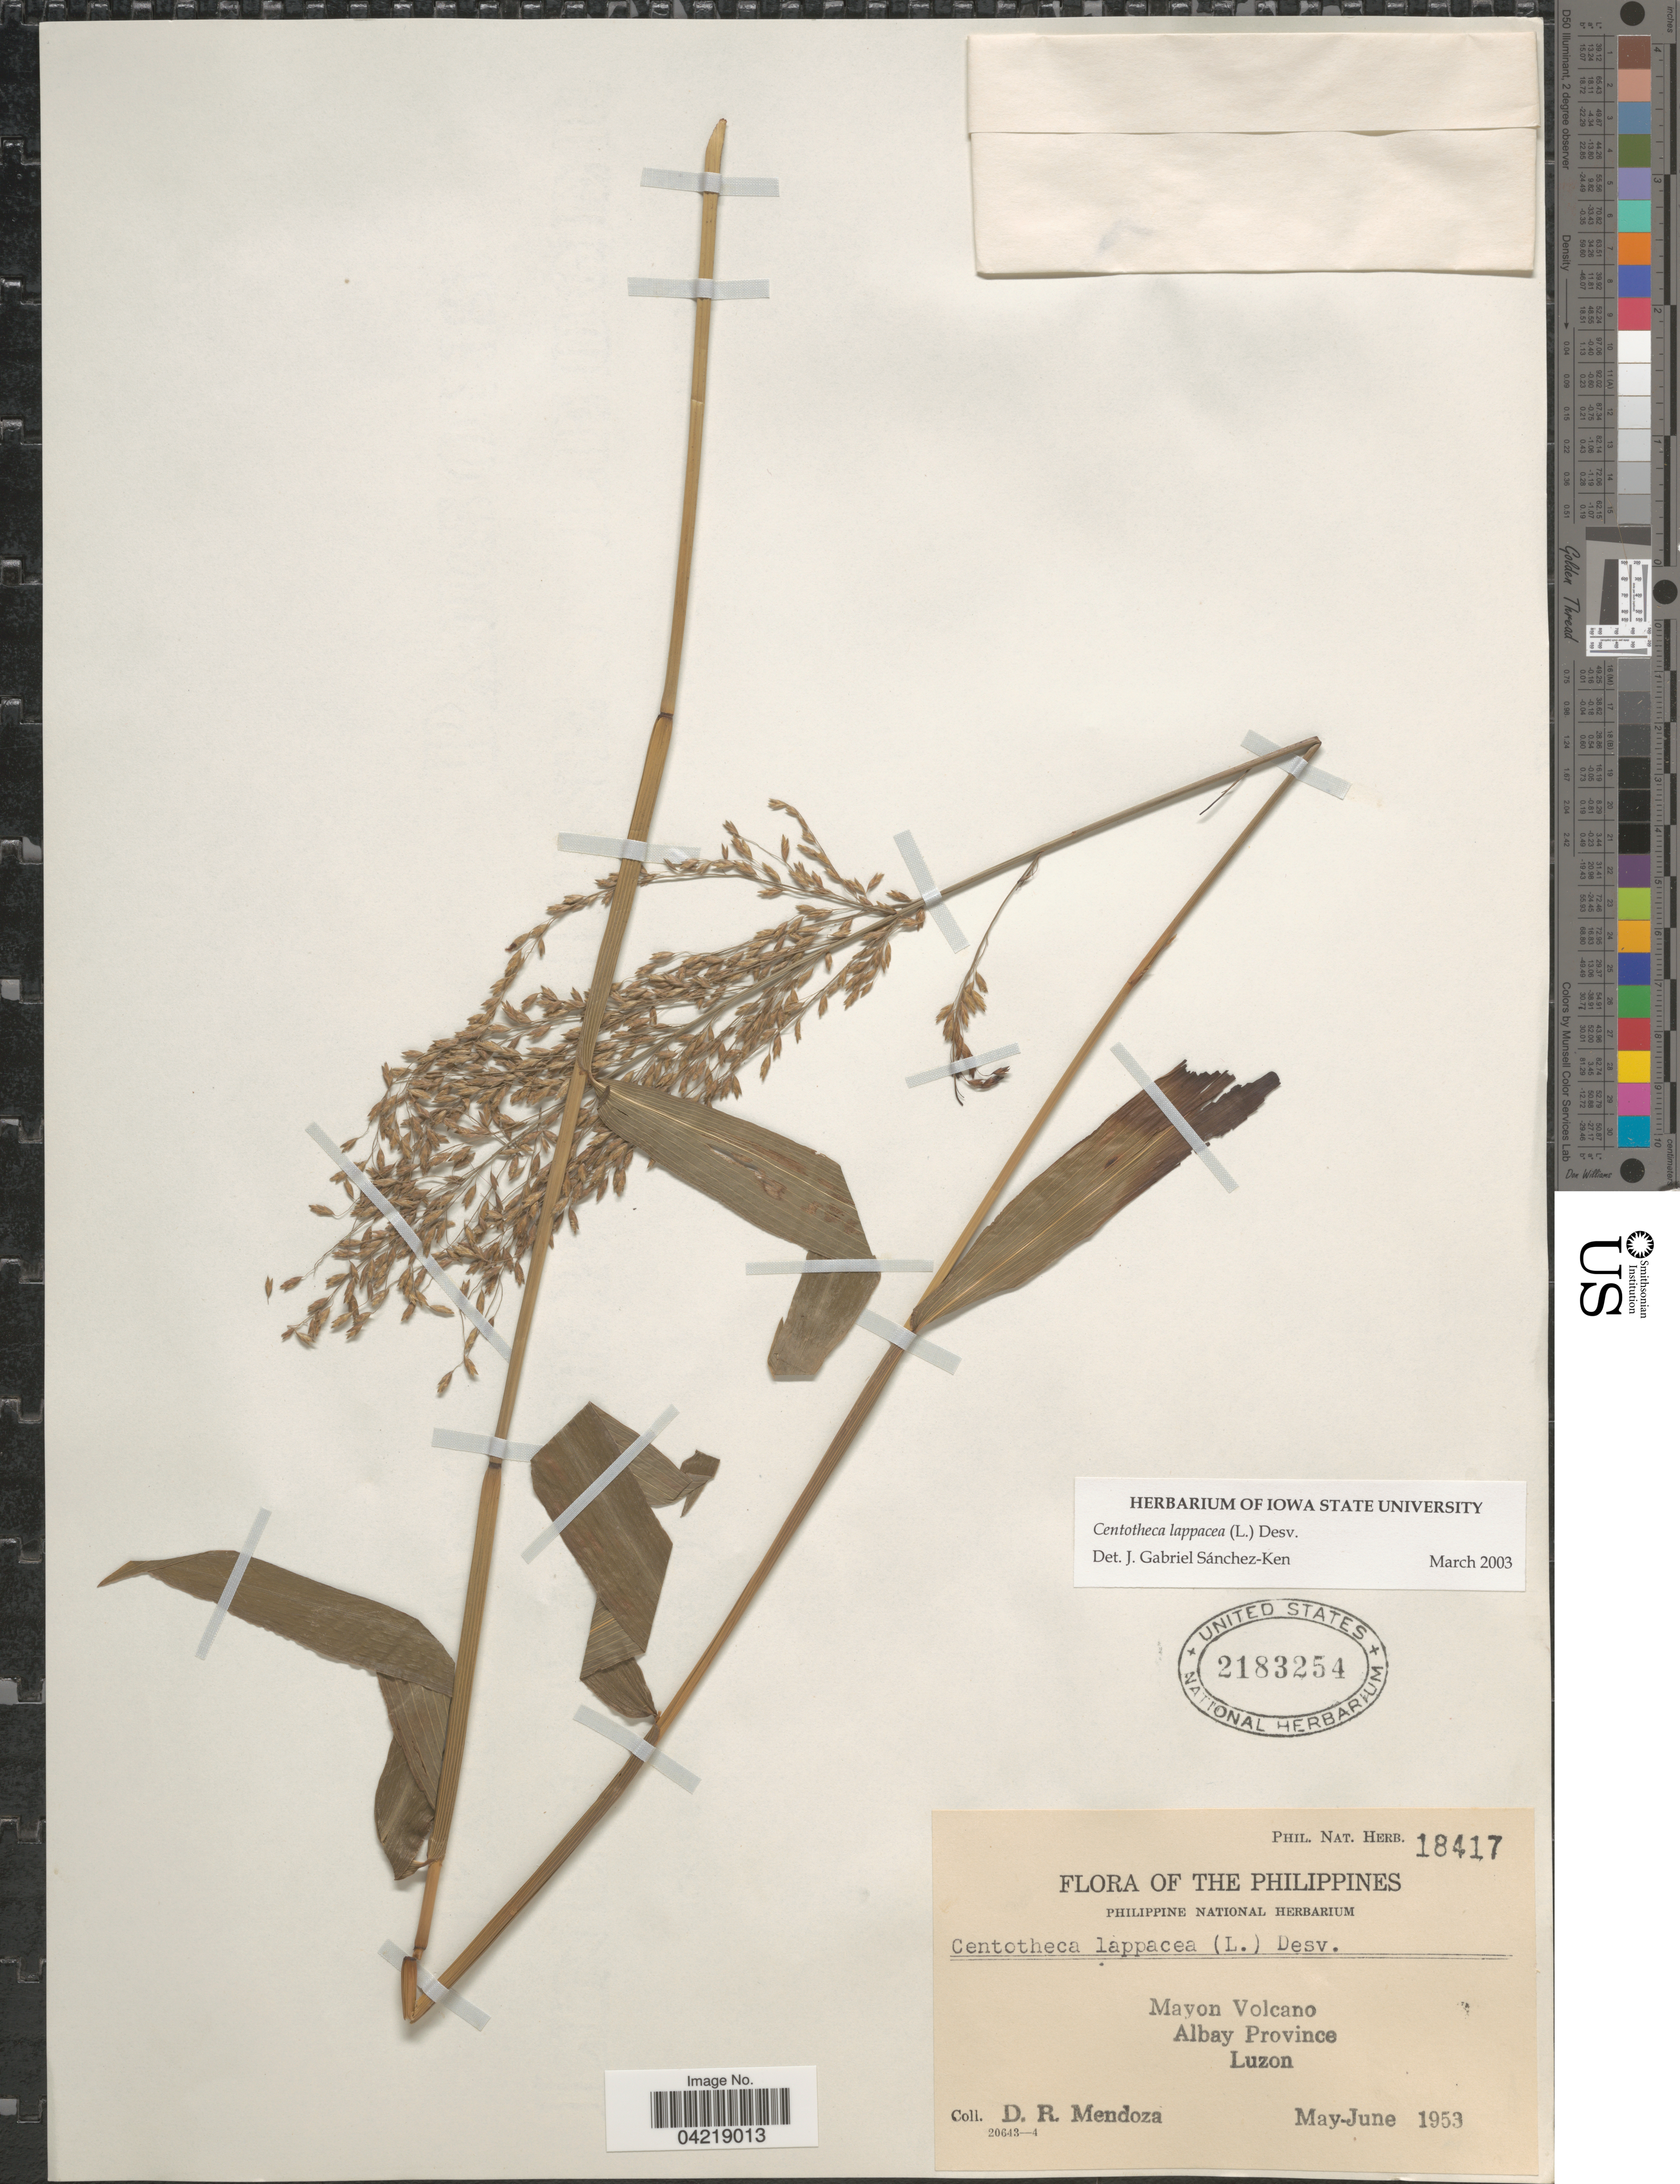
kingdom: Plantae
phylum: Tracheophyta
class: Liliopsida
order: Poales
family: Poaceae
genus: Centotheca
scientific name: Centotheca lappacea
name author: (L.) Desv.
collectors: D. Mendoza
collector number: Phil. Nat. Herb. 18417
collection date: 1953-05/1953-06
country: Philippines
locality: Mayon Volcano. Albay Province. Luzon.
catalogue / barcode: US 2183254